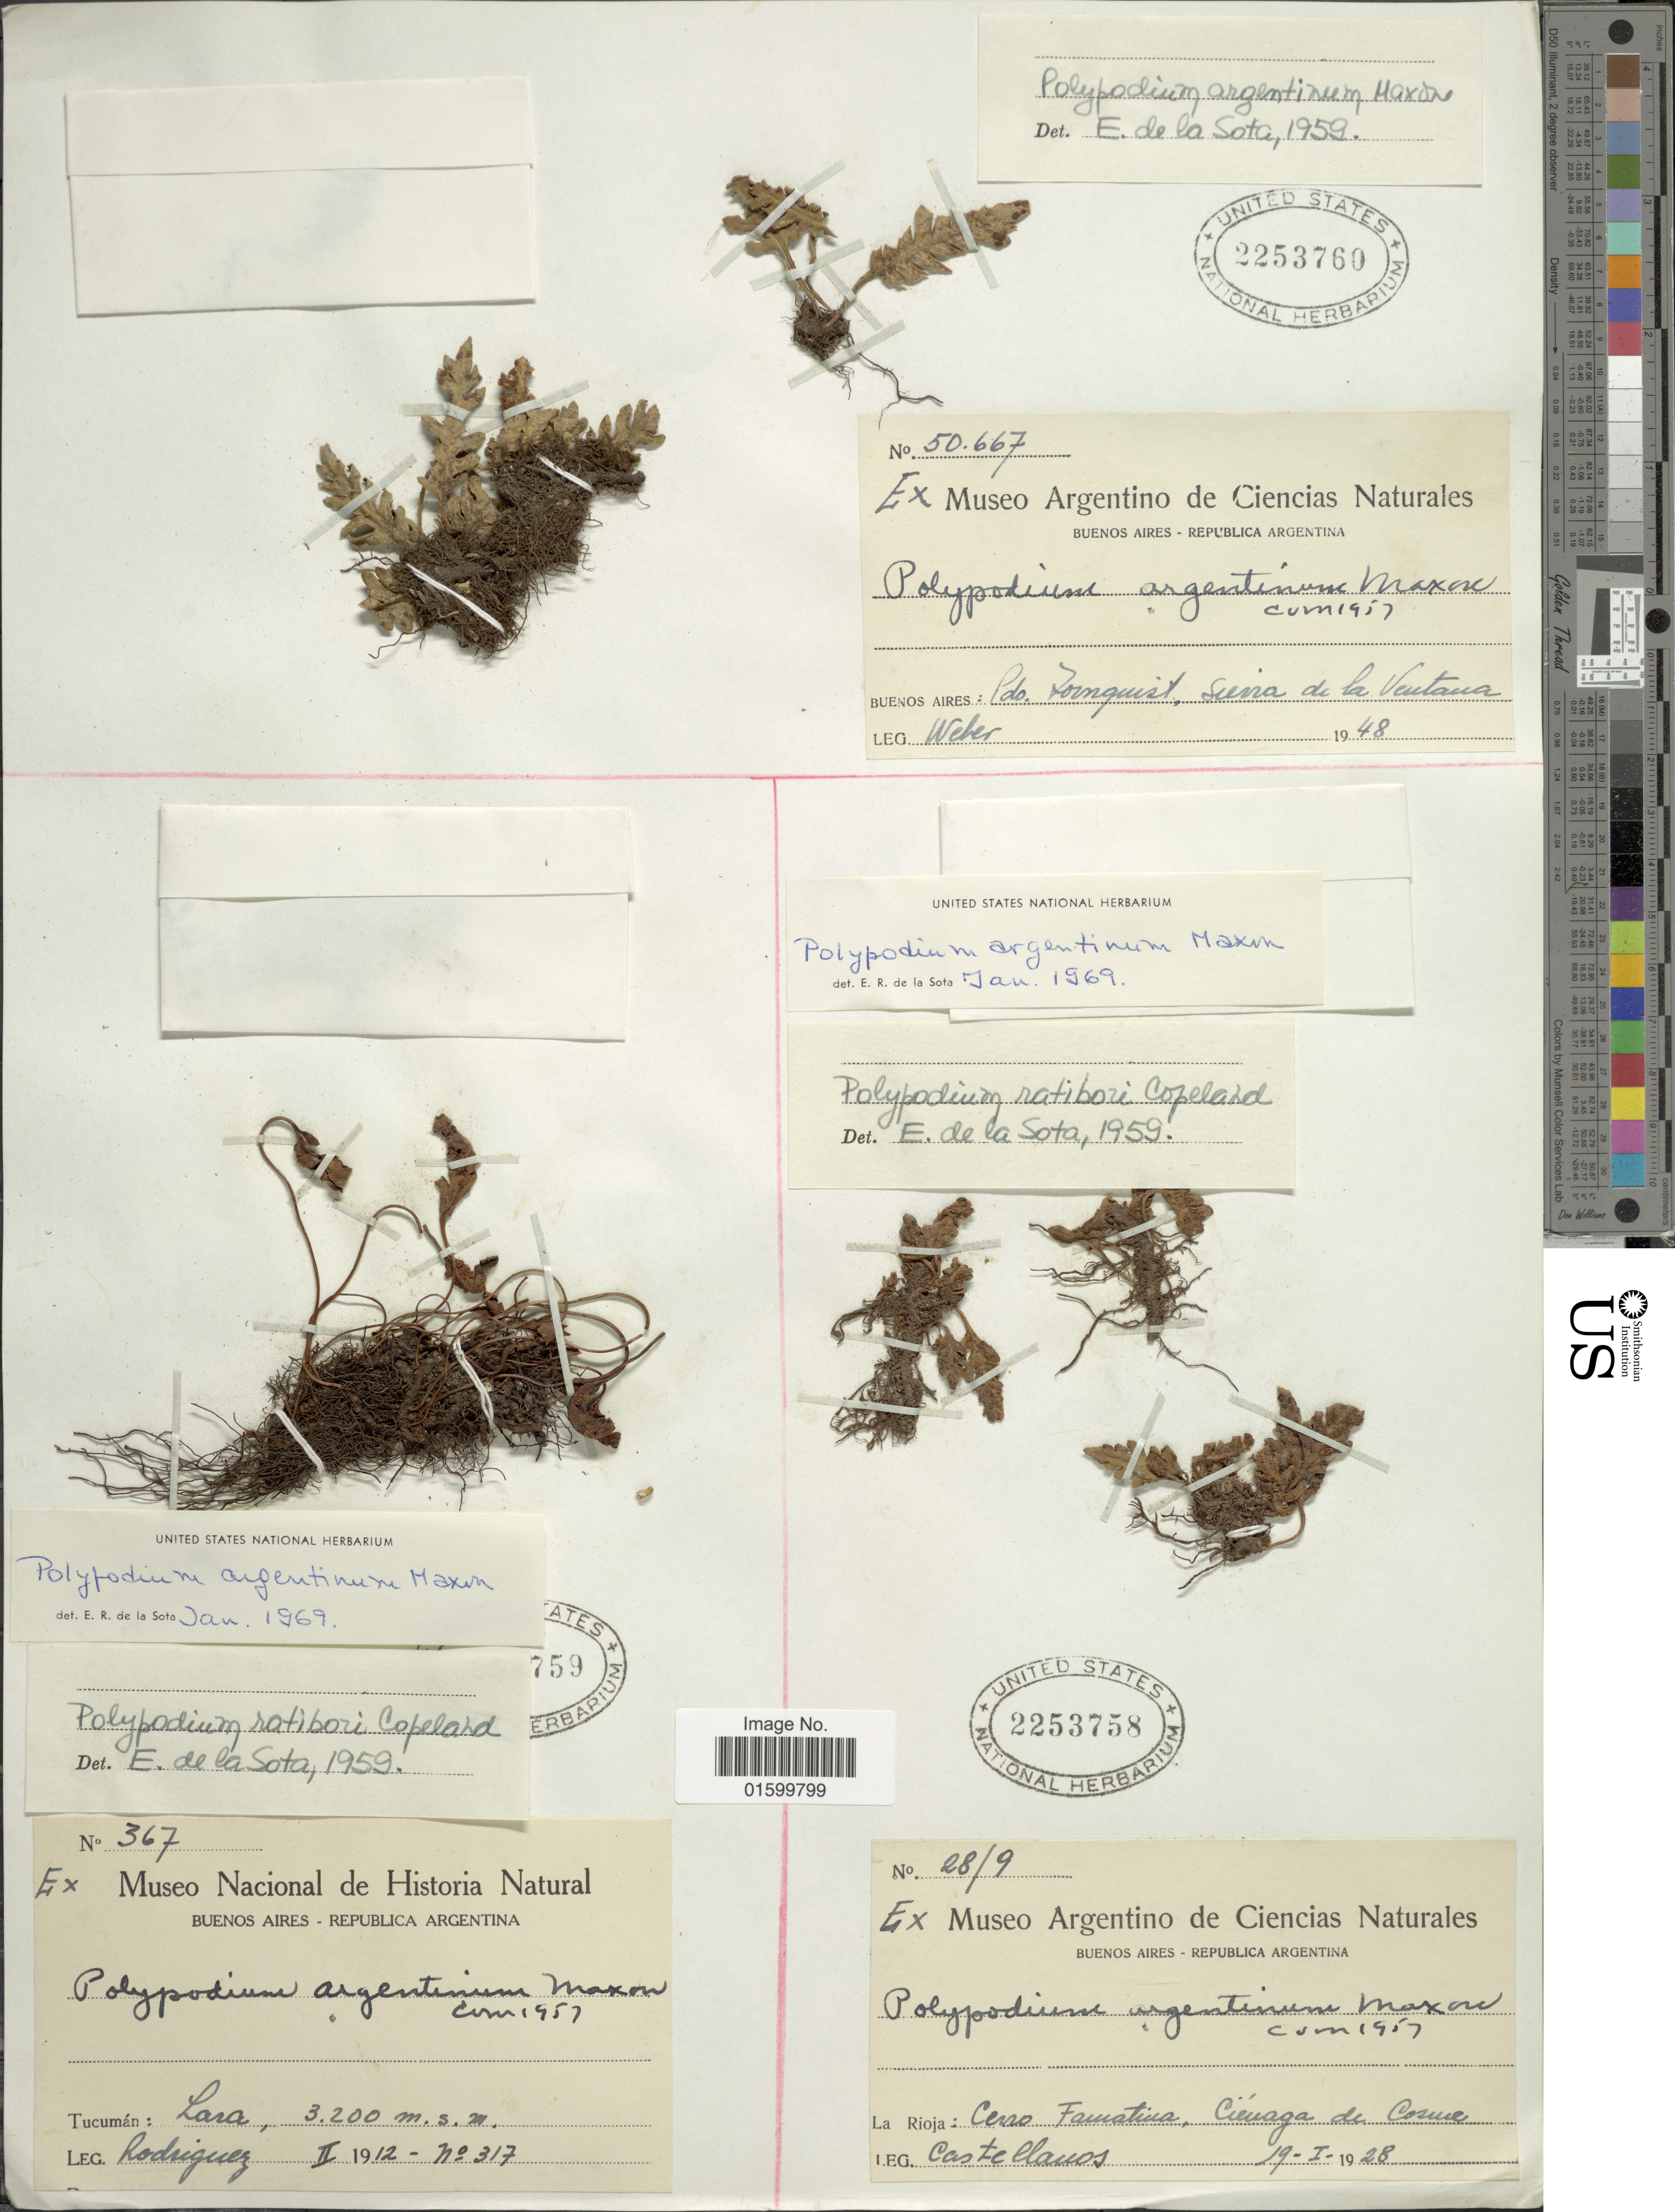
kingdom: Plantae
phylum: Tracheophyta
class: Polypodiopsida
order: Polypodiales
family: Polypodiaceae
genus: Pleopeltis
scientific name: Pleopeltis pinnatifida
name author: Gill.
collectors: -- Castellanos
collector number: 28/9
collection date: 1928-01-19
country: Argentina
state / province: La Rioja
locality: La Rioja, Cerro Famatina, Cienaga de Cosme.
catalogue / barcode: US 2253758-3